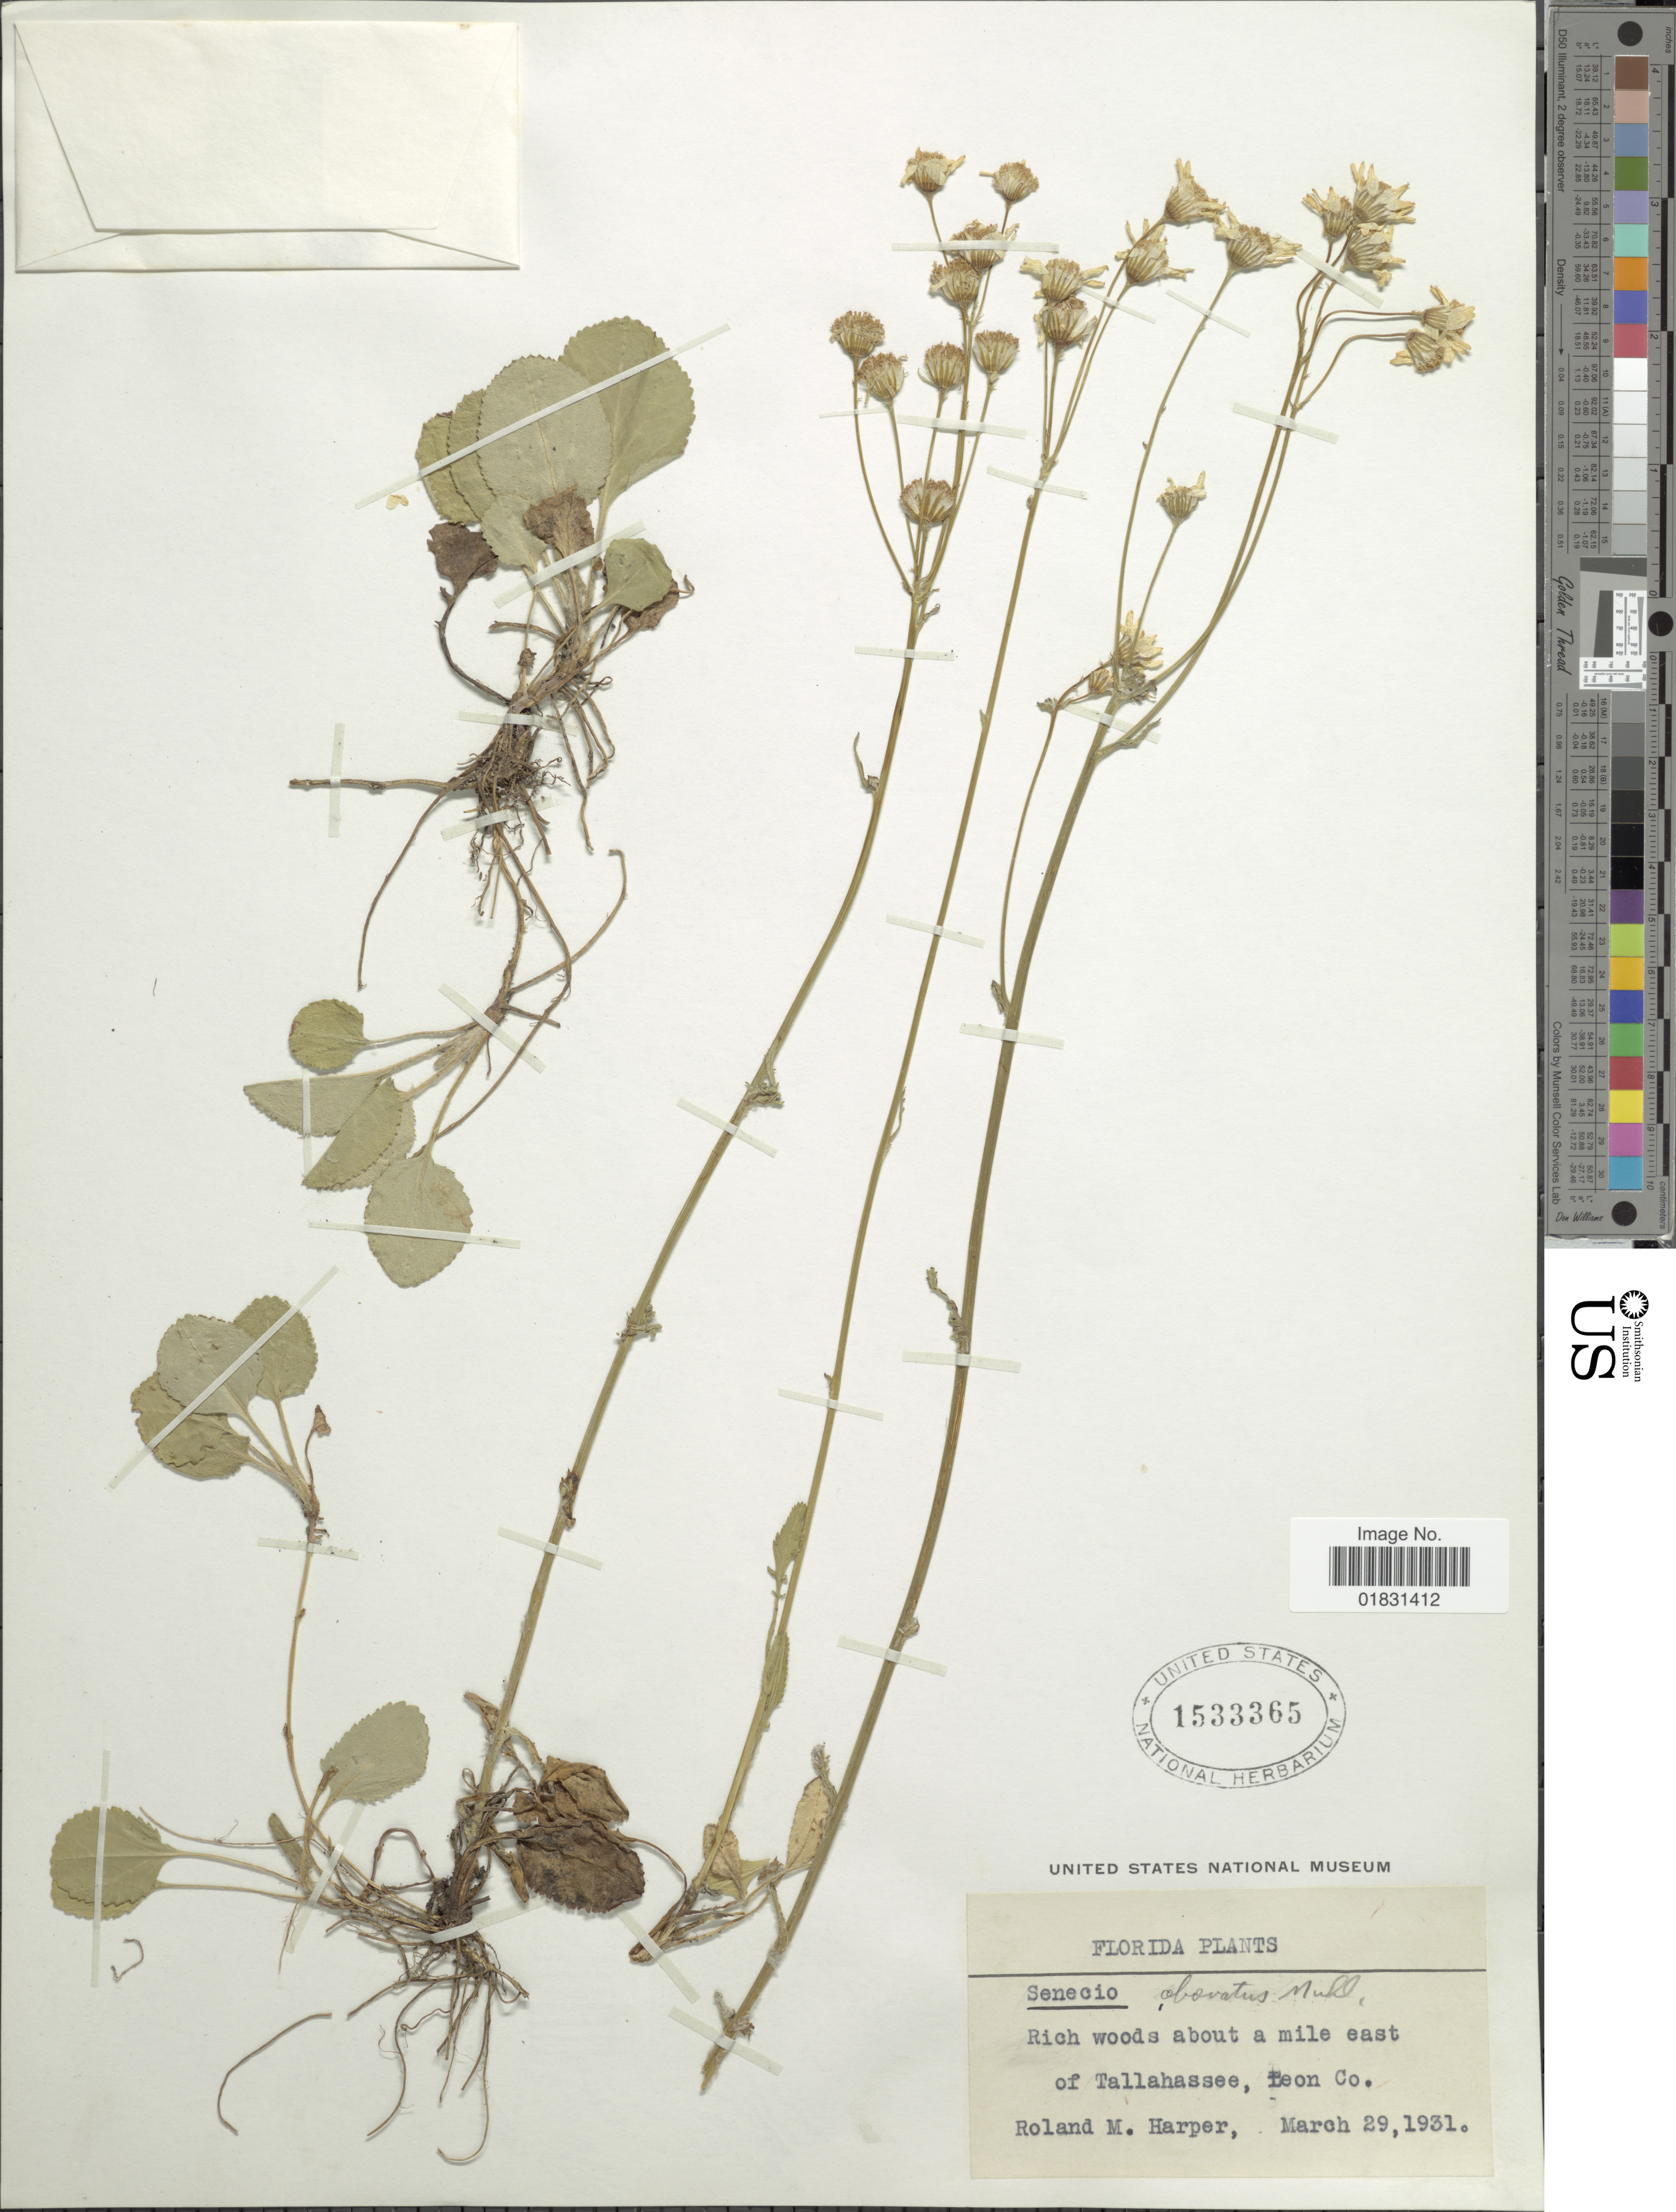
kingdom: Plantae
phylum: Tracheophyta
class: Magnoliopsida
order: Asterales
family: Asteraceae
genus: Packera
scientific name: Packera obovata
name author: (Muhl. ex Willd.) W.A. Weber & Á. Löve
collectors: R. M. Harper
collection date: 1931-03-29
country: United States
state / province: Florida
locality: Rich woods about a mile east of Tallahassee, Leon Co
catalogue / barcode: US 1533365